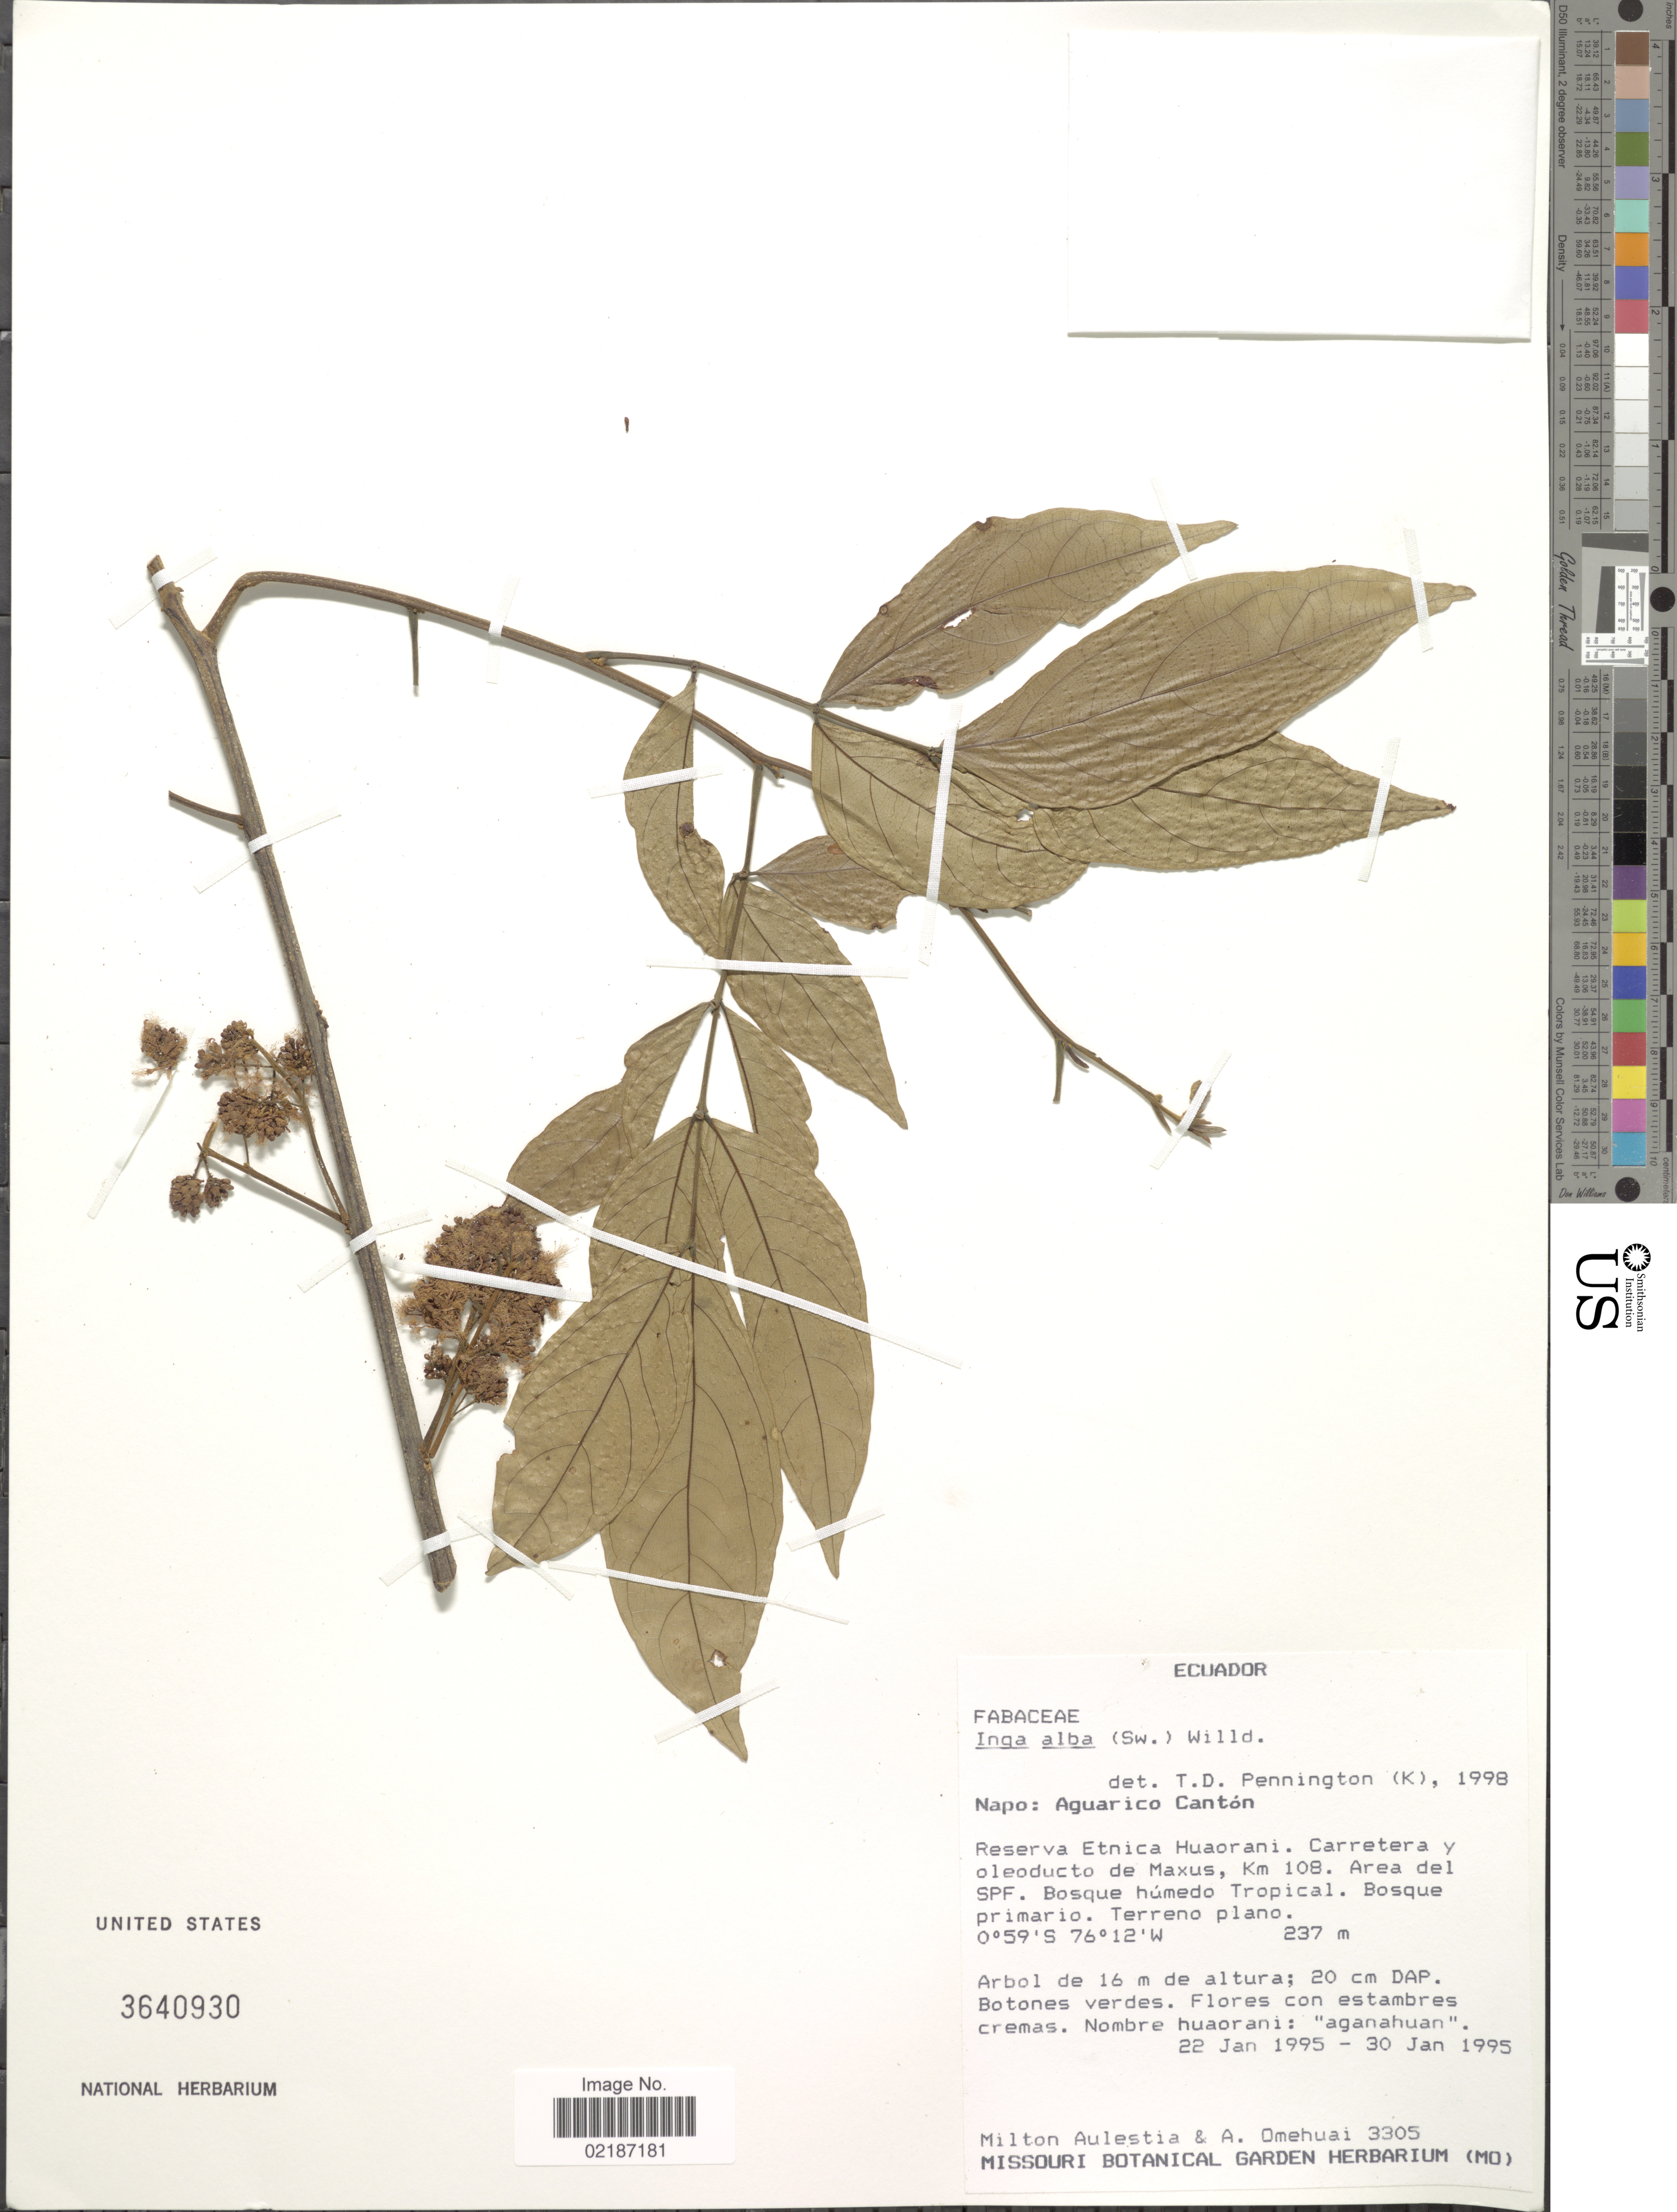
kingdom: Plantae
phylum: Tracheophyta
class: Magnoliopsida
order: Fabales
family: Fabaceae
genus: Inga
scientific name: Inga alba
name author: (Sw.) Willd.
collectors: M. Aulestia & A. Omehuai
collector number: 3305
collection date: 1995-01-22/1995-01-30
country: Ecuador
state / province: Napo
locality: Aguarico Cantón, Reserva Etnica Huaoroni, Carreter u eleoducto de Maxus, km 108, are del SPF, bosque húmedo Tropical, bosque primario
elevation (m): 237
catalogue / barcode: US 3640930